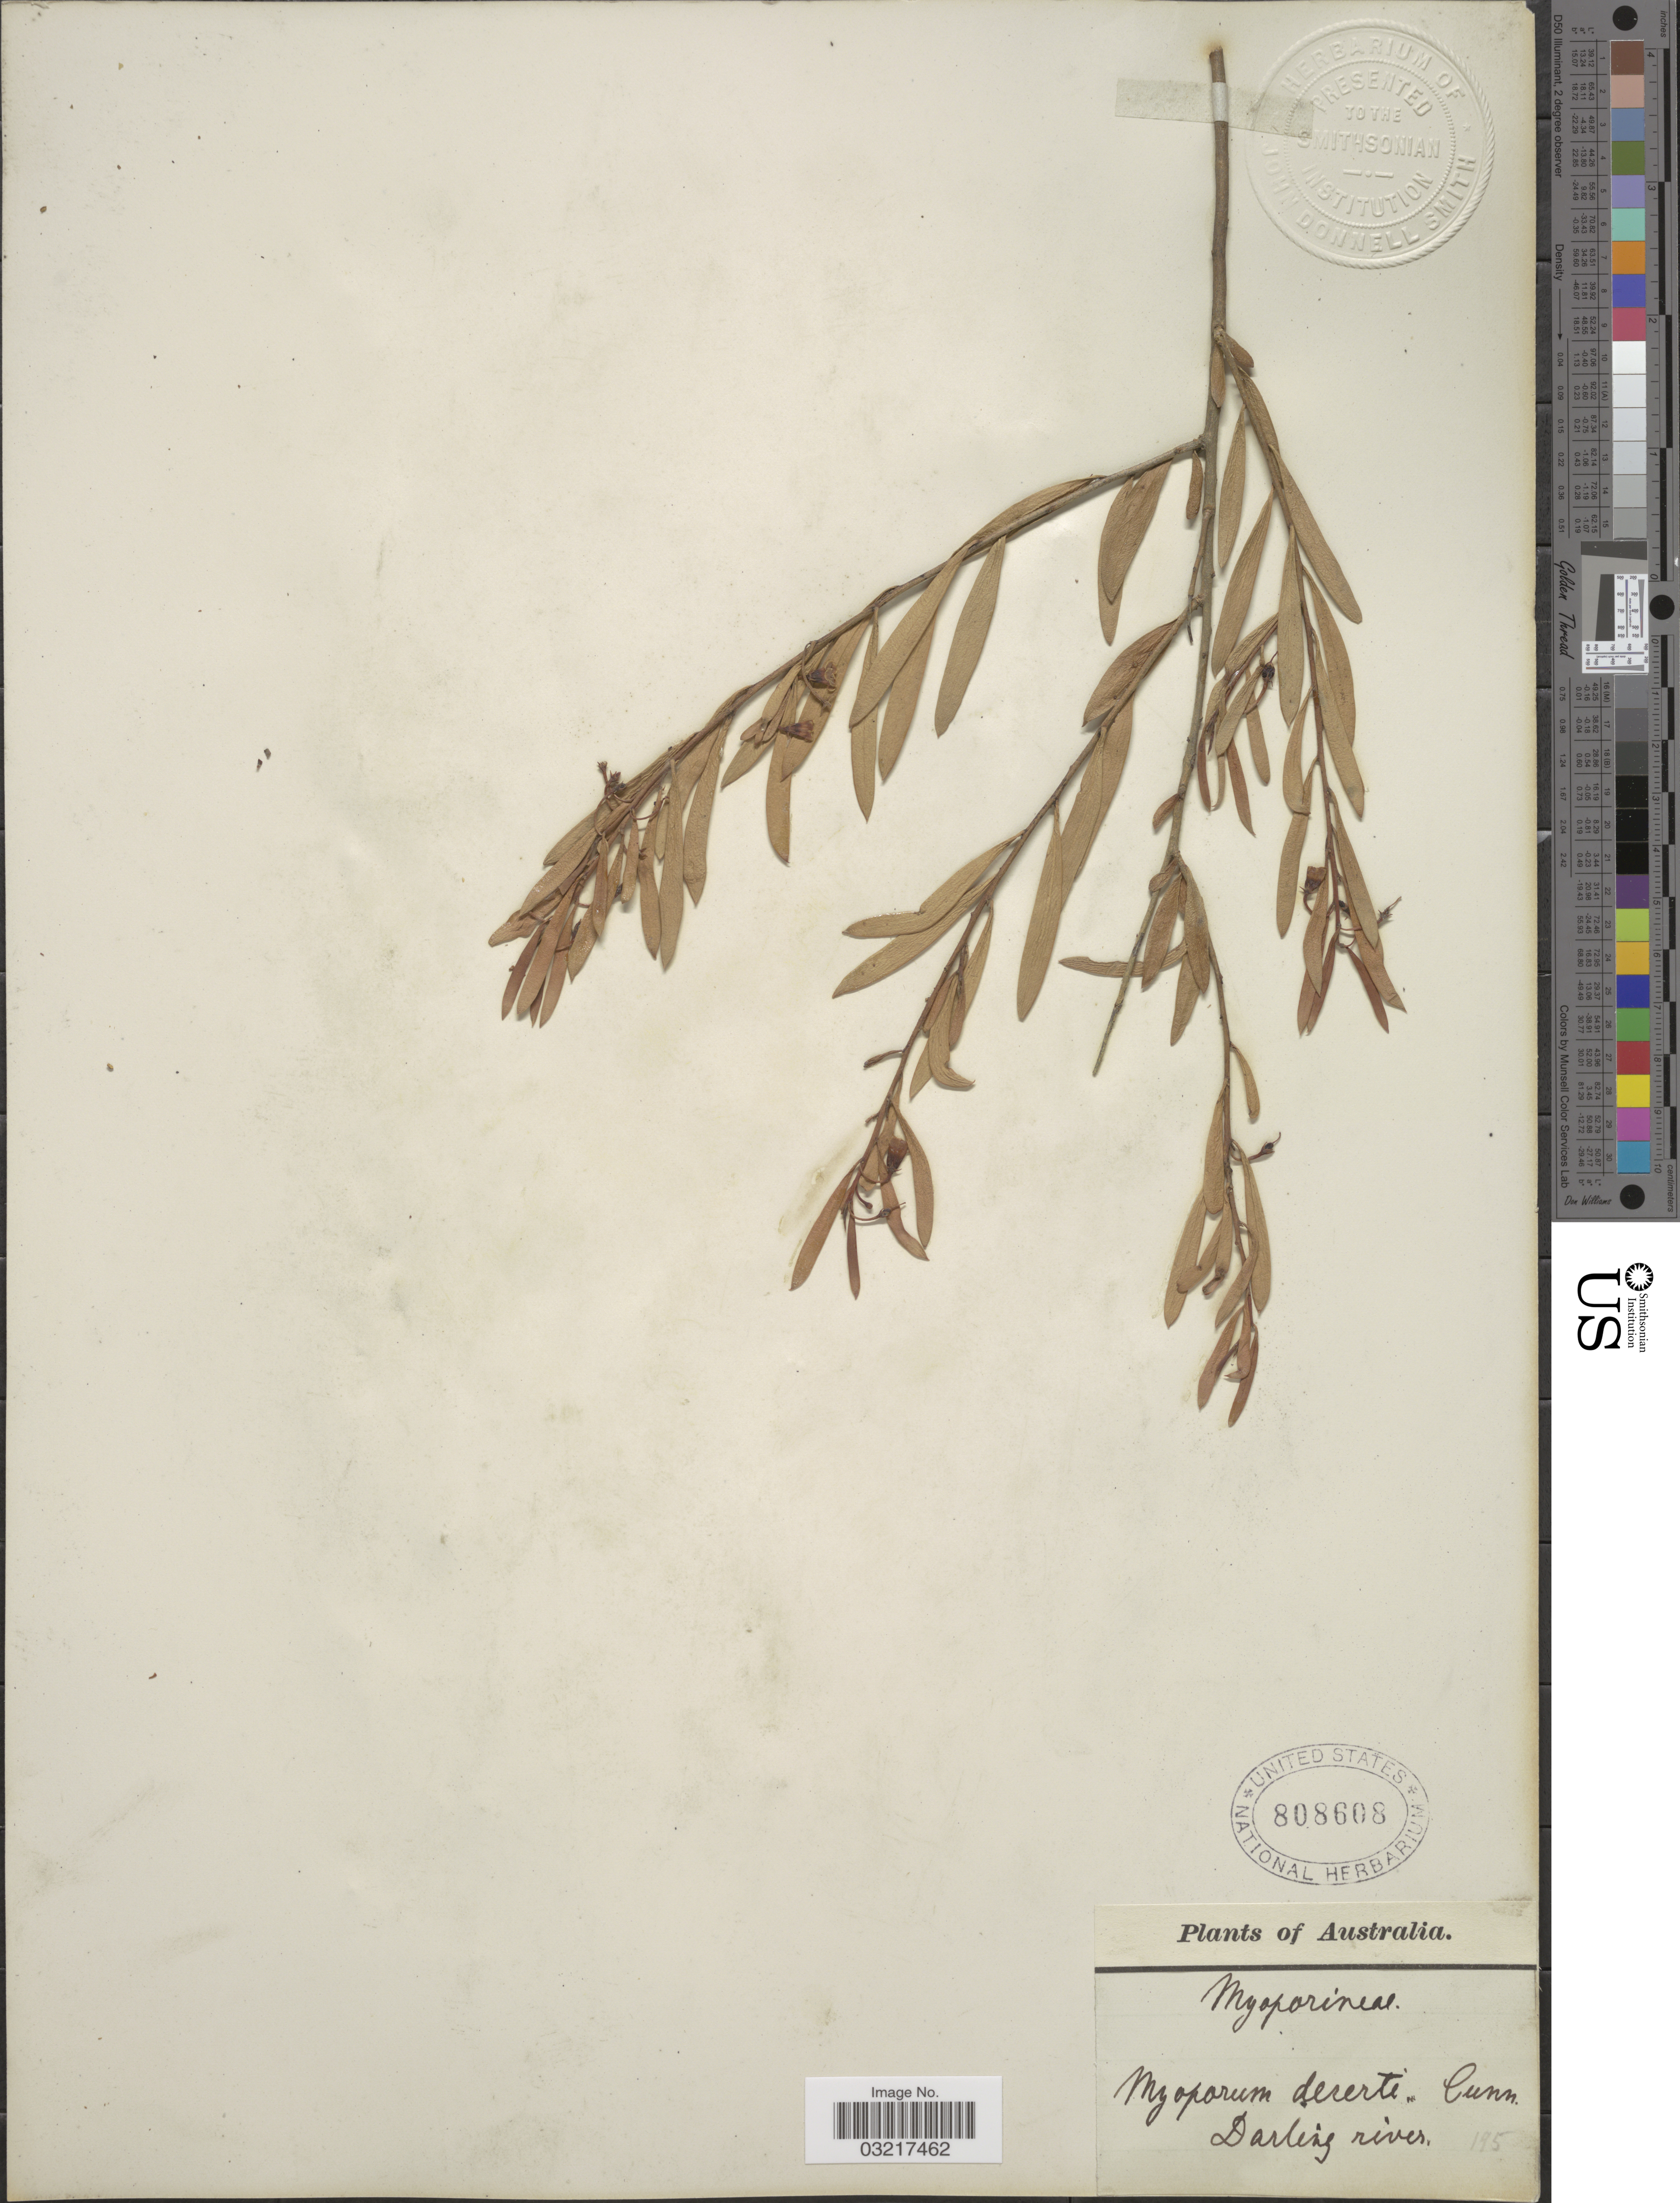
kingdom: Plantae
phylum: Tracheophyta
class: Magnoliopsida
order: Lamiales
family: Scrophulariaceae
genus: Eremophila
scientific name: Eremophila deserti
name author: Chinnock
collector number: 195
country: Australia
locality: Darling river.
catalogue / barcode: US 808608